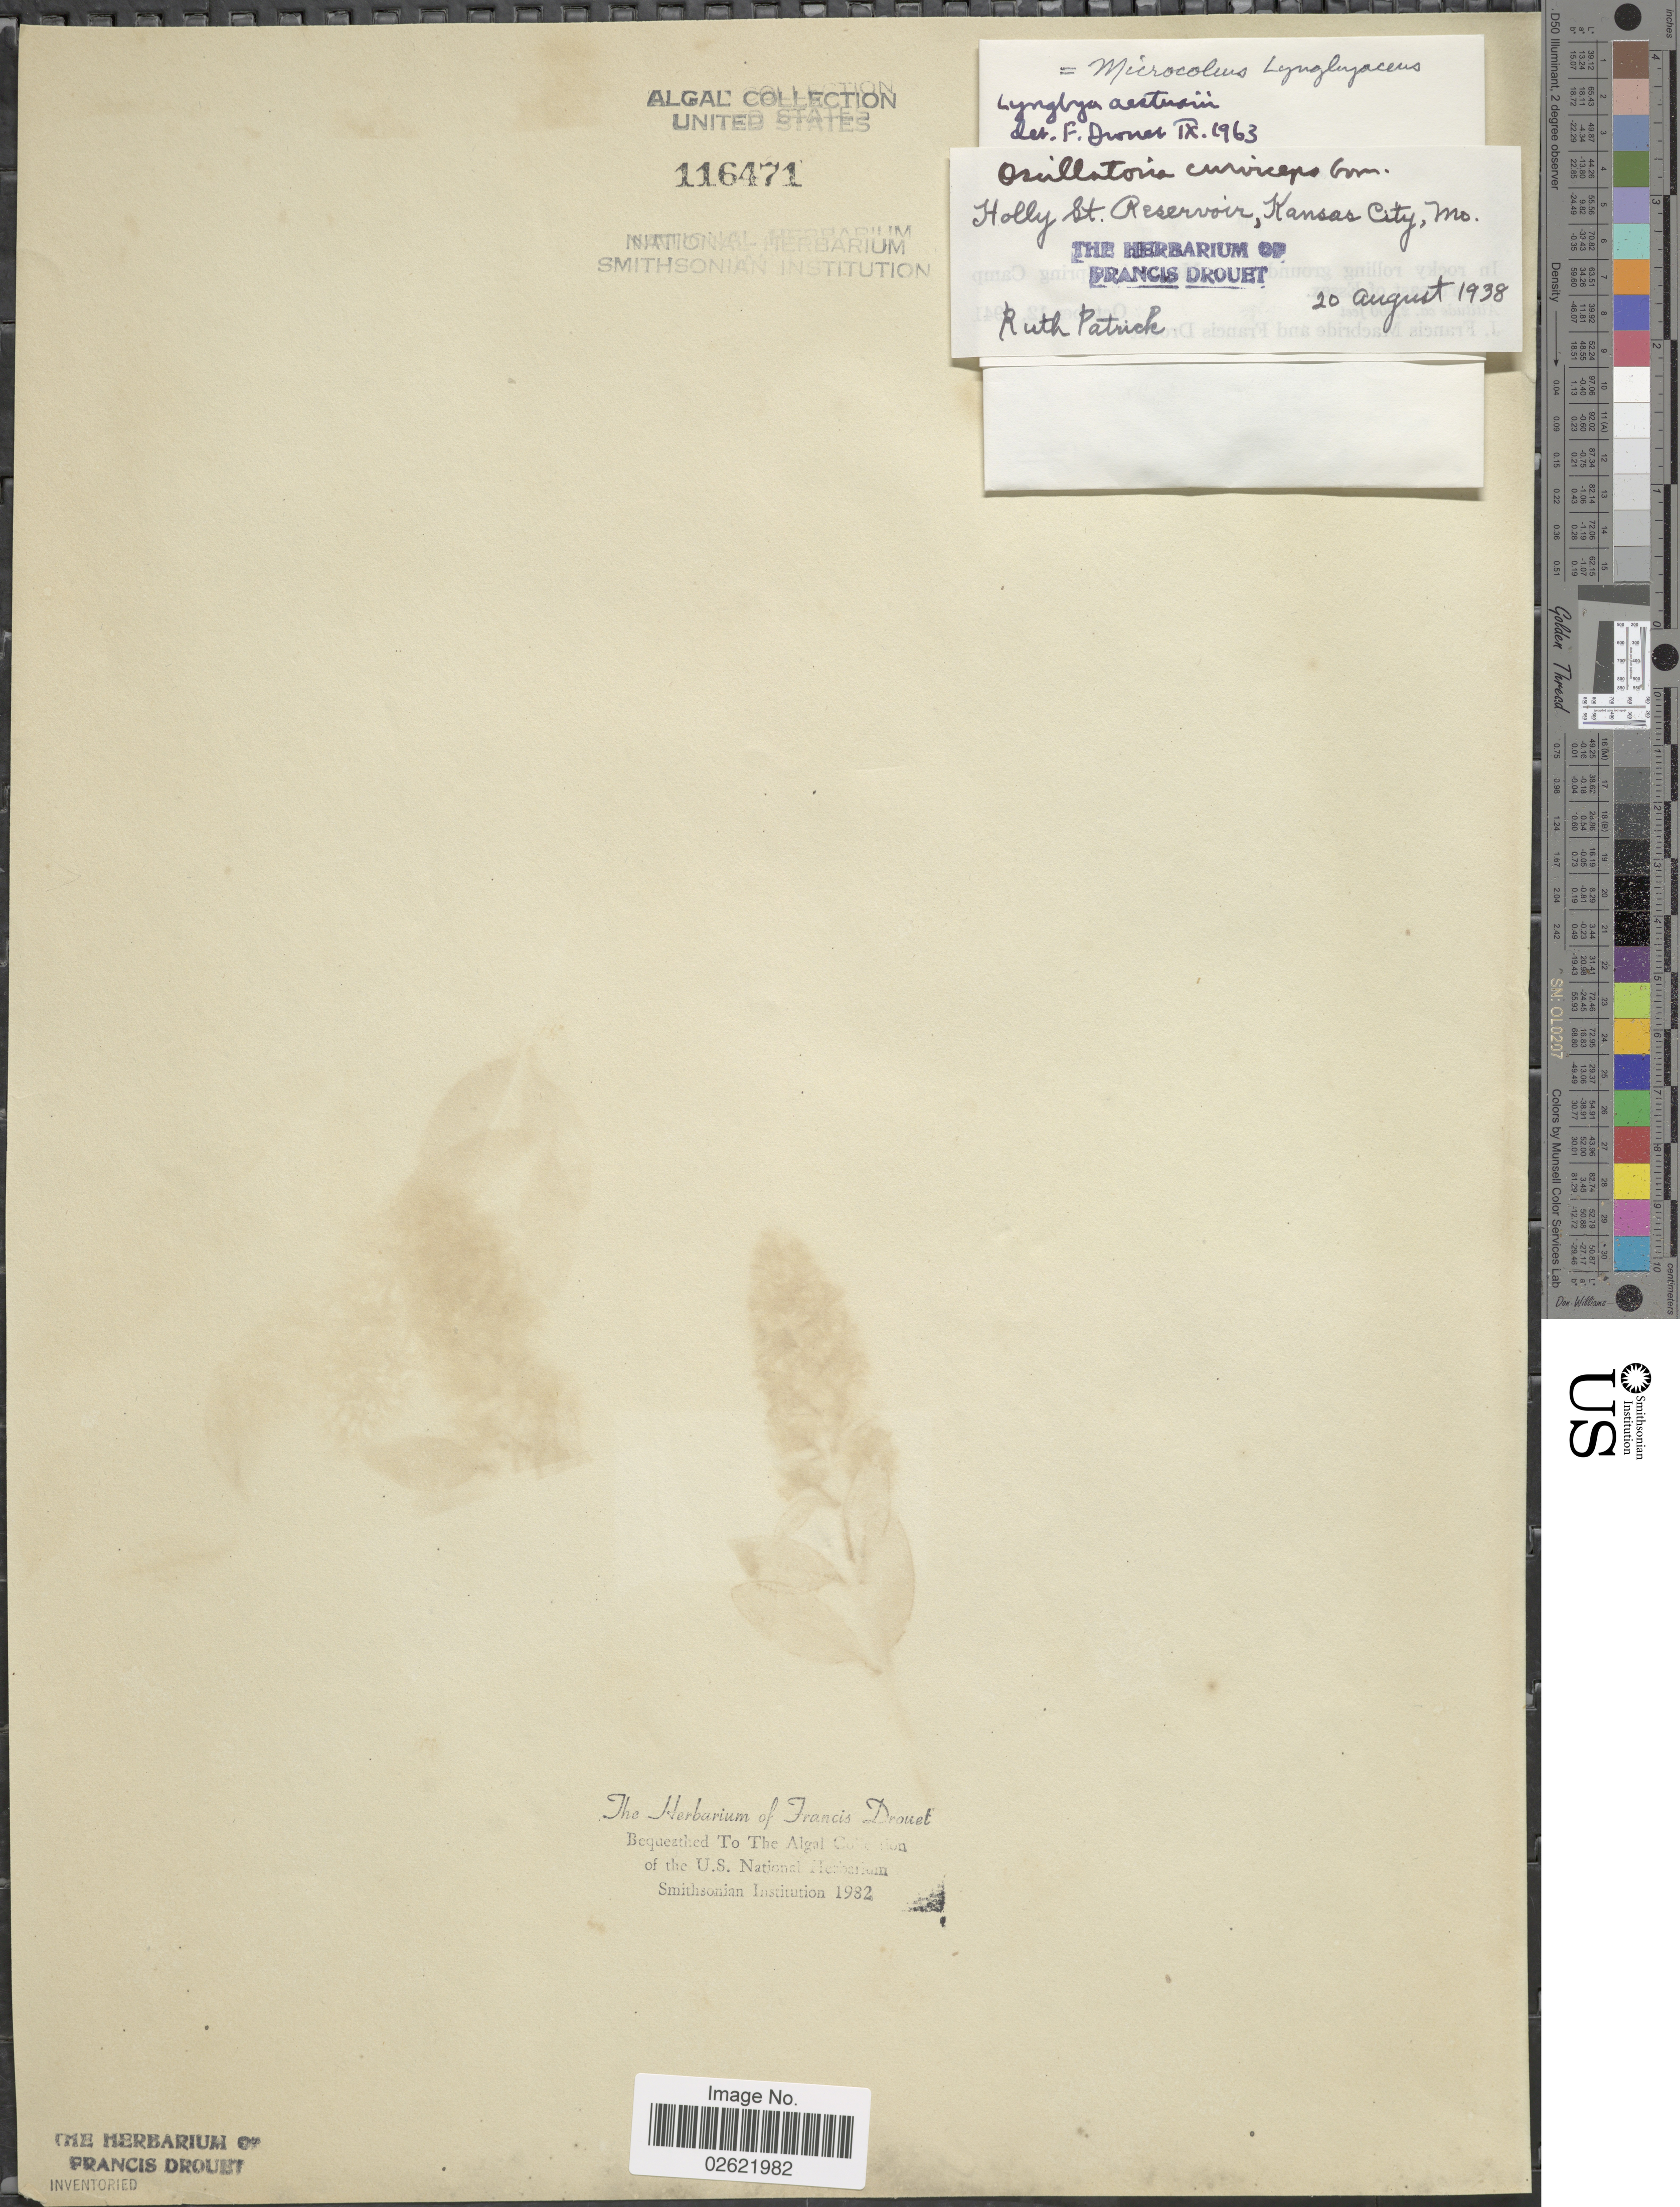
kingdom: Bacteria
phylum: Cyanobacteria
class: Cyanobacteriia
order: Cyanobacteriales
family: Microcoleaceae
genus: Microcoleus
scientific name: Microcoleus lyngbyaceus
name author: Kütz. ex Forti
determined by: Drouet, F. E.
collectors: R. Patrick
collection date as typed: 20 Aug 1938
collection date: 1938-08-20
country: United States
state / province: Missouri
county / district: Clay County / Jackson County / Platte County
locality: Kansas City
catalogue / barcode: US 116471